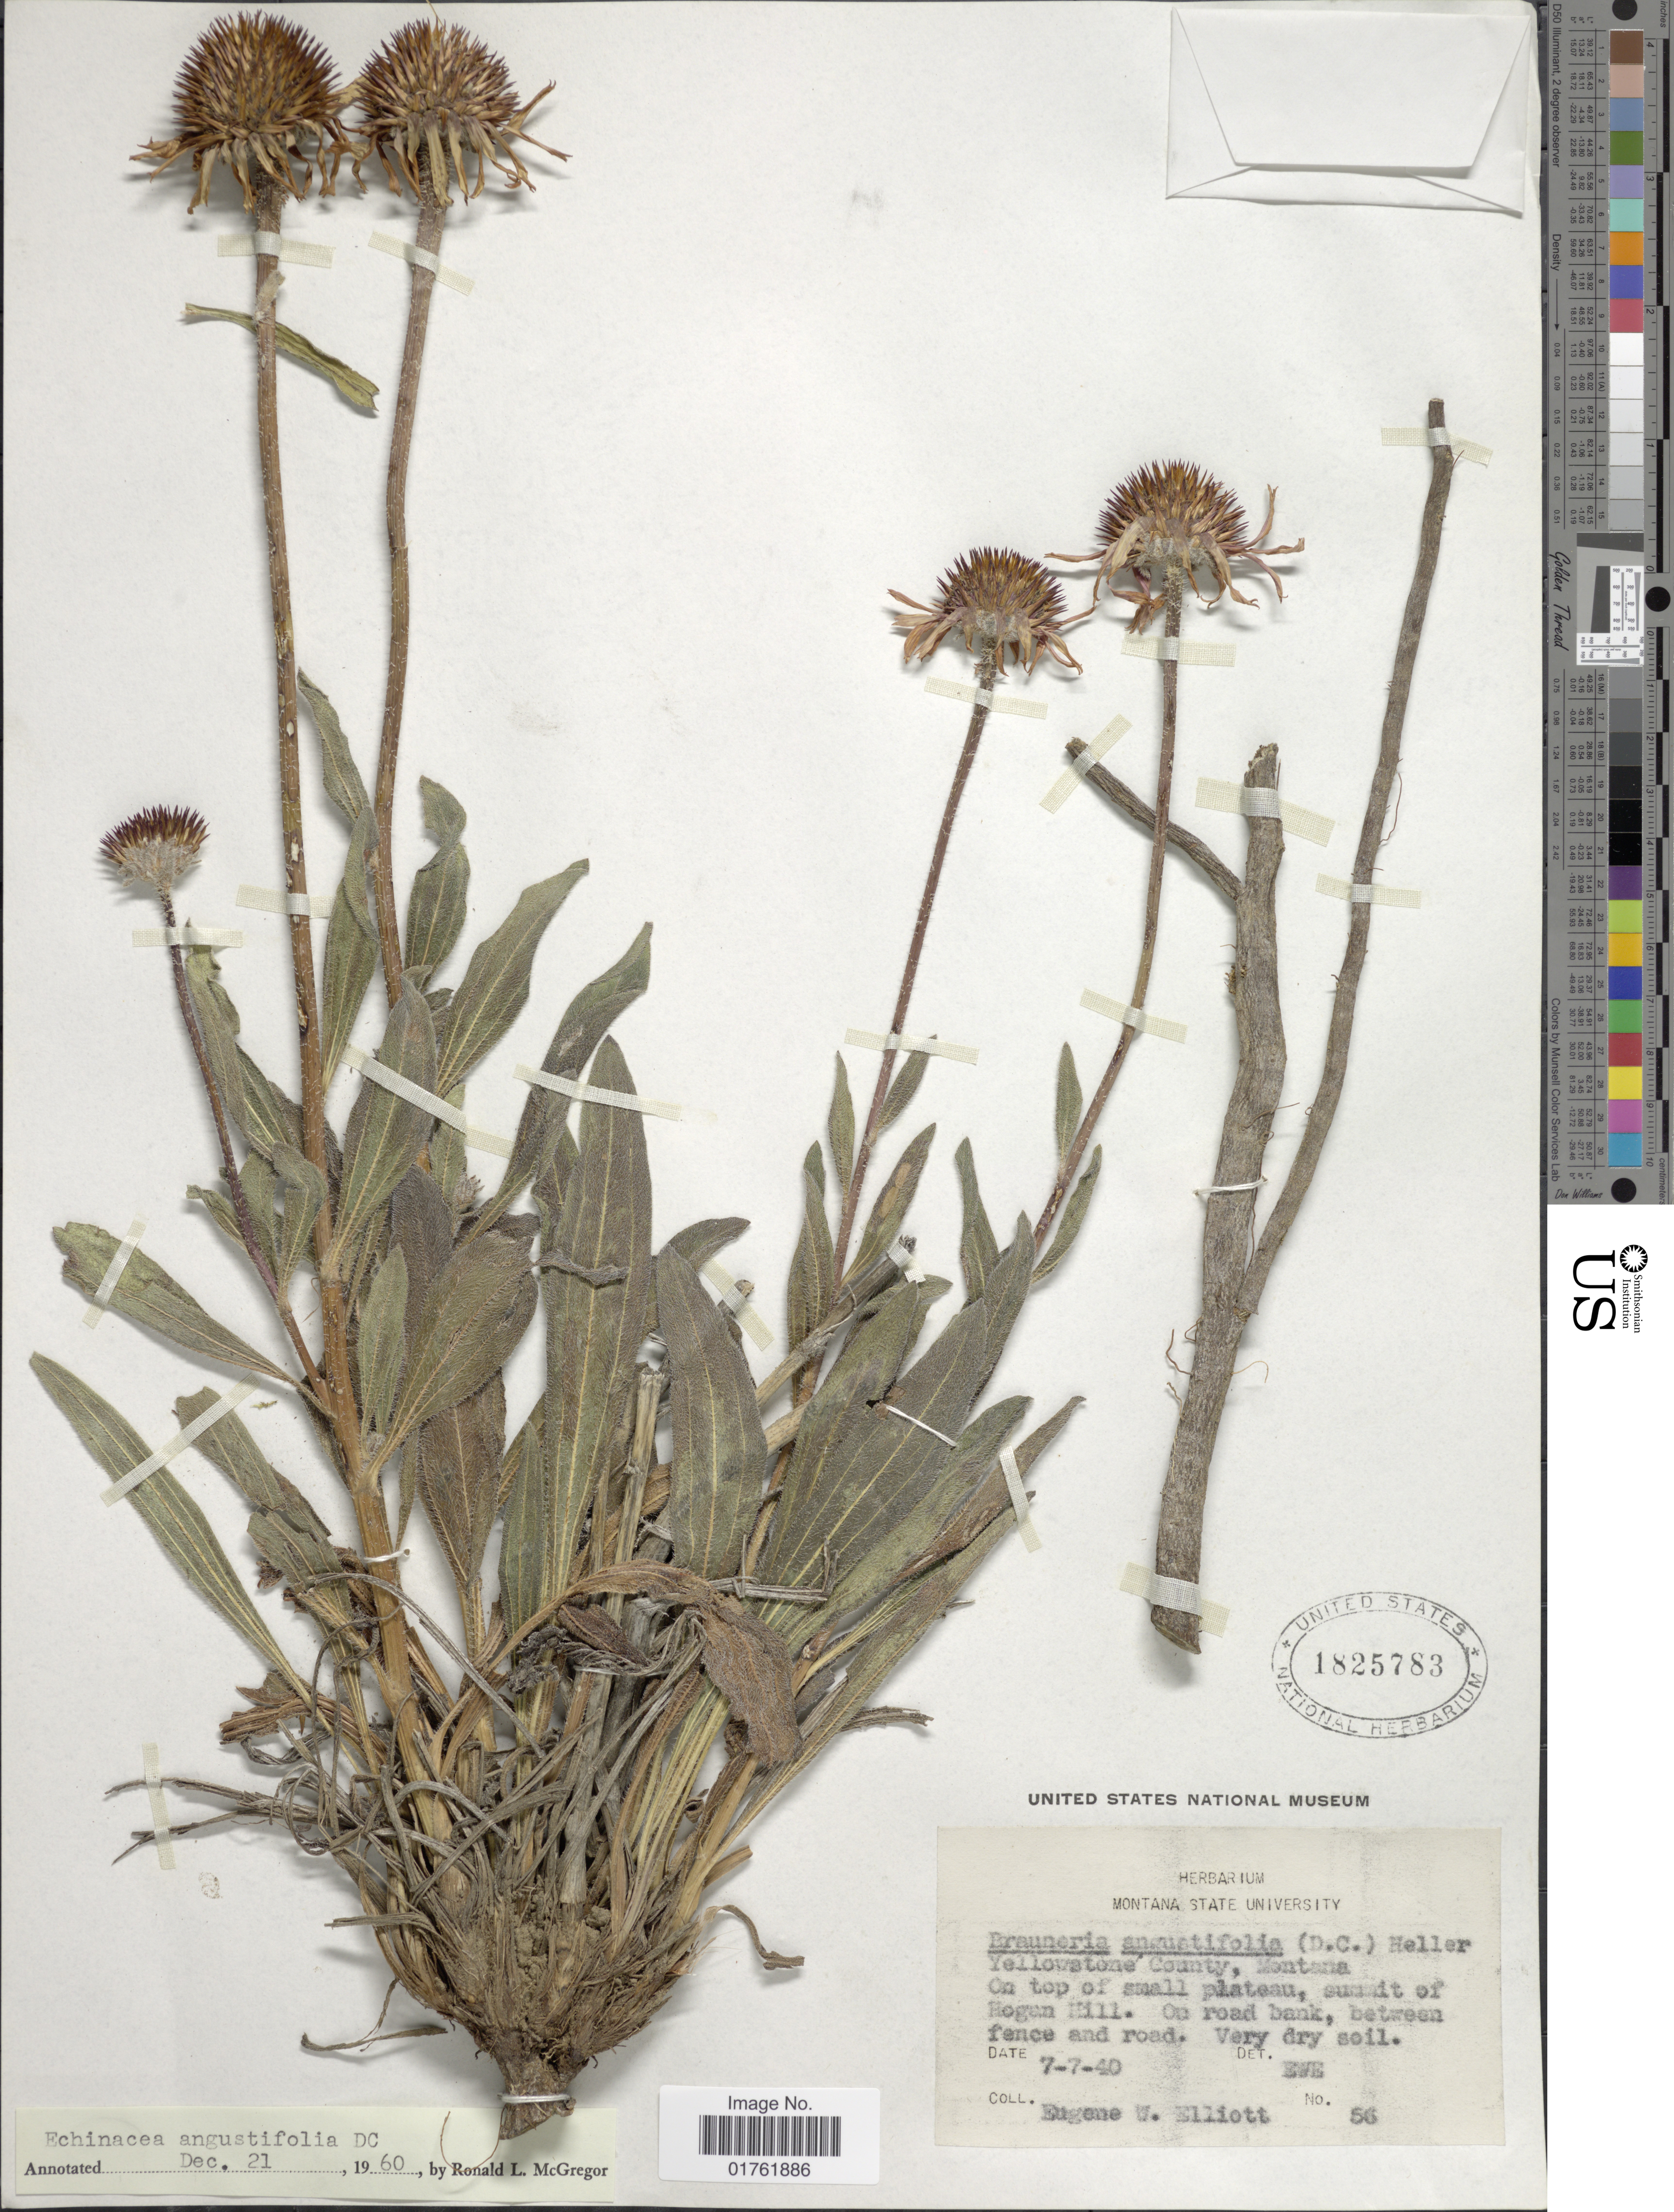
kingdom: Plantae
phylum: Tracheophyta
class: Magnoliopsida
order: Asterales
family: Asteraceae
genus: Echinacea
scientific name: Echinacea angustifolia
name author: DC.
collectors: E. Elliot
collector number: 56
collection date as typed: Transcribed d/m/y: 7/7/40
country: United States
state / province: Montana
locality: Yellowstone County, On top of small plateau, summit of Hogan Hill. On road between fence and road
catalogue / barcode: US 1825783